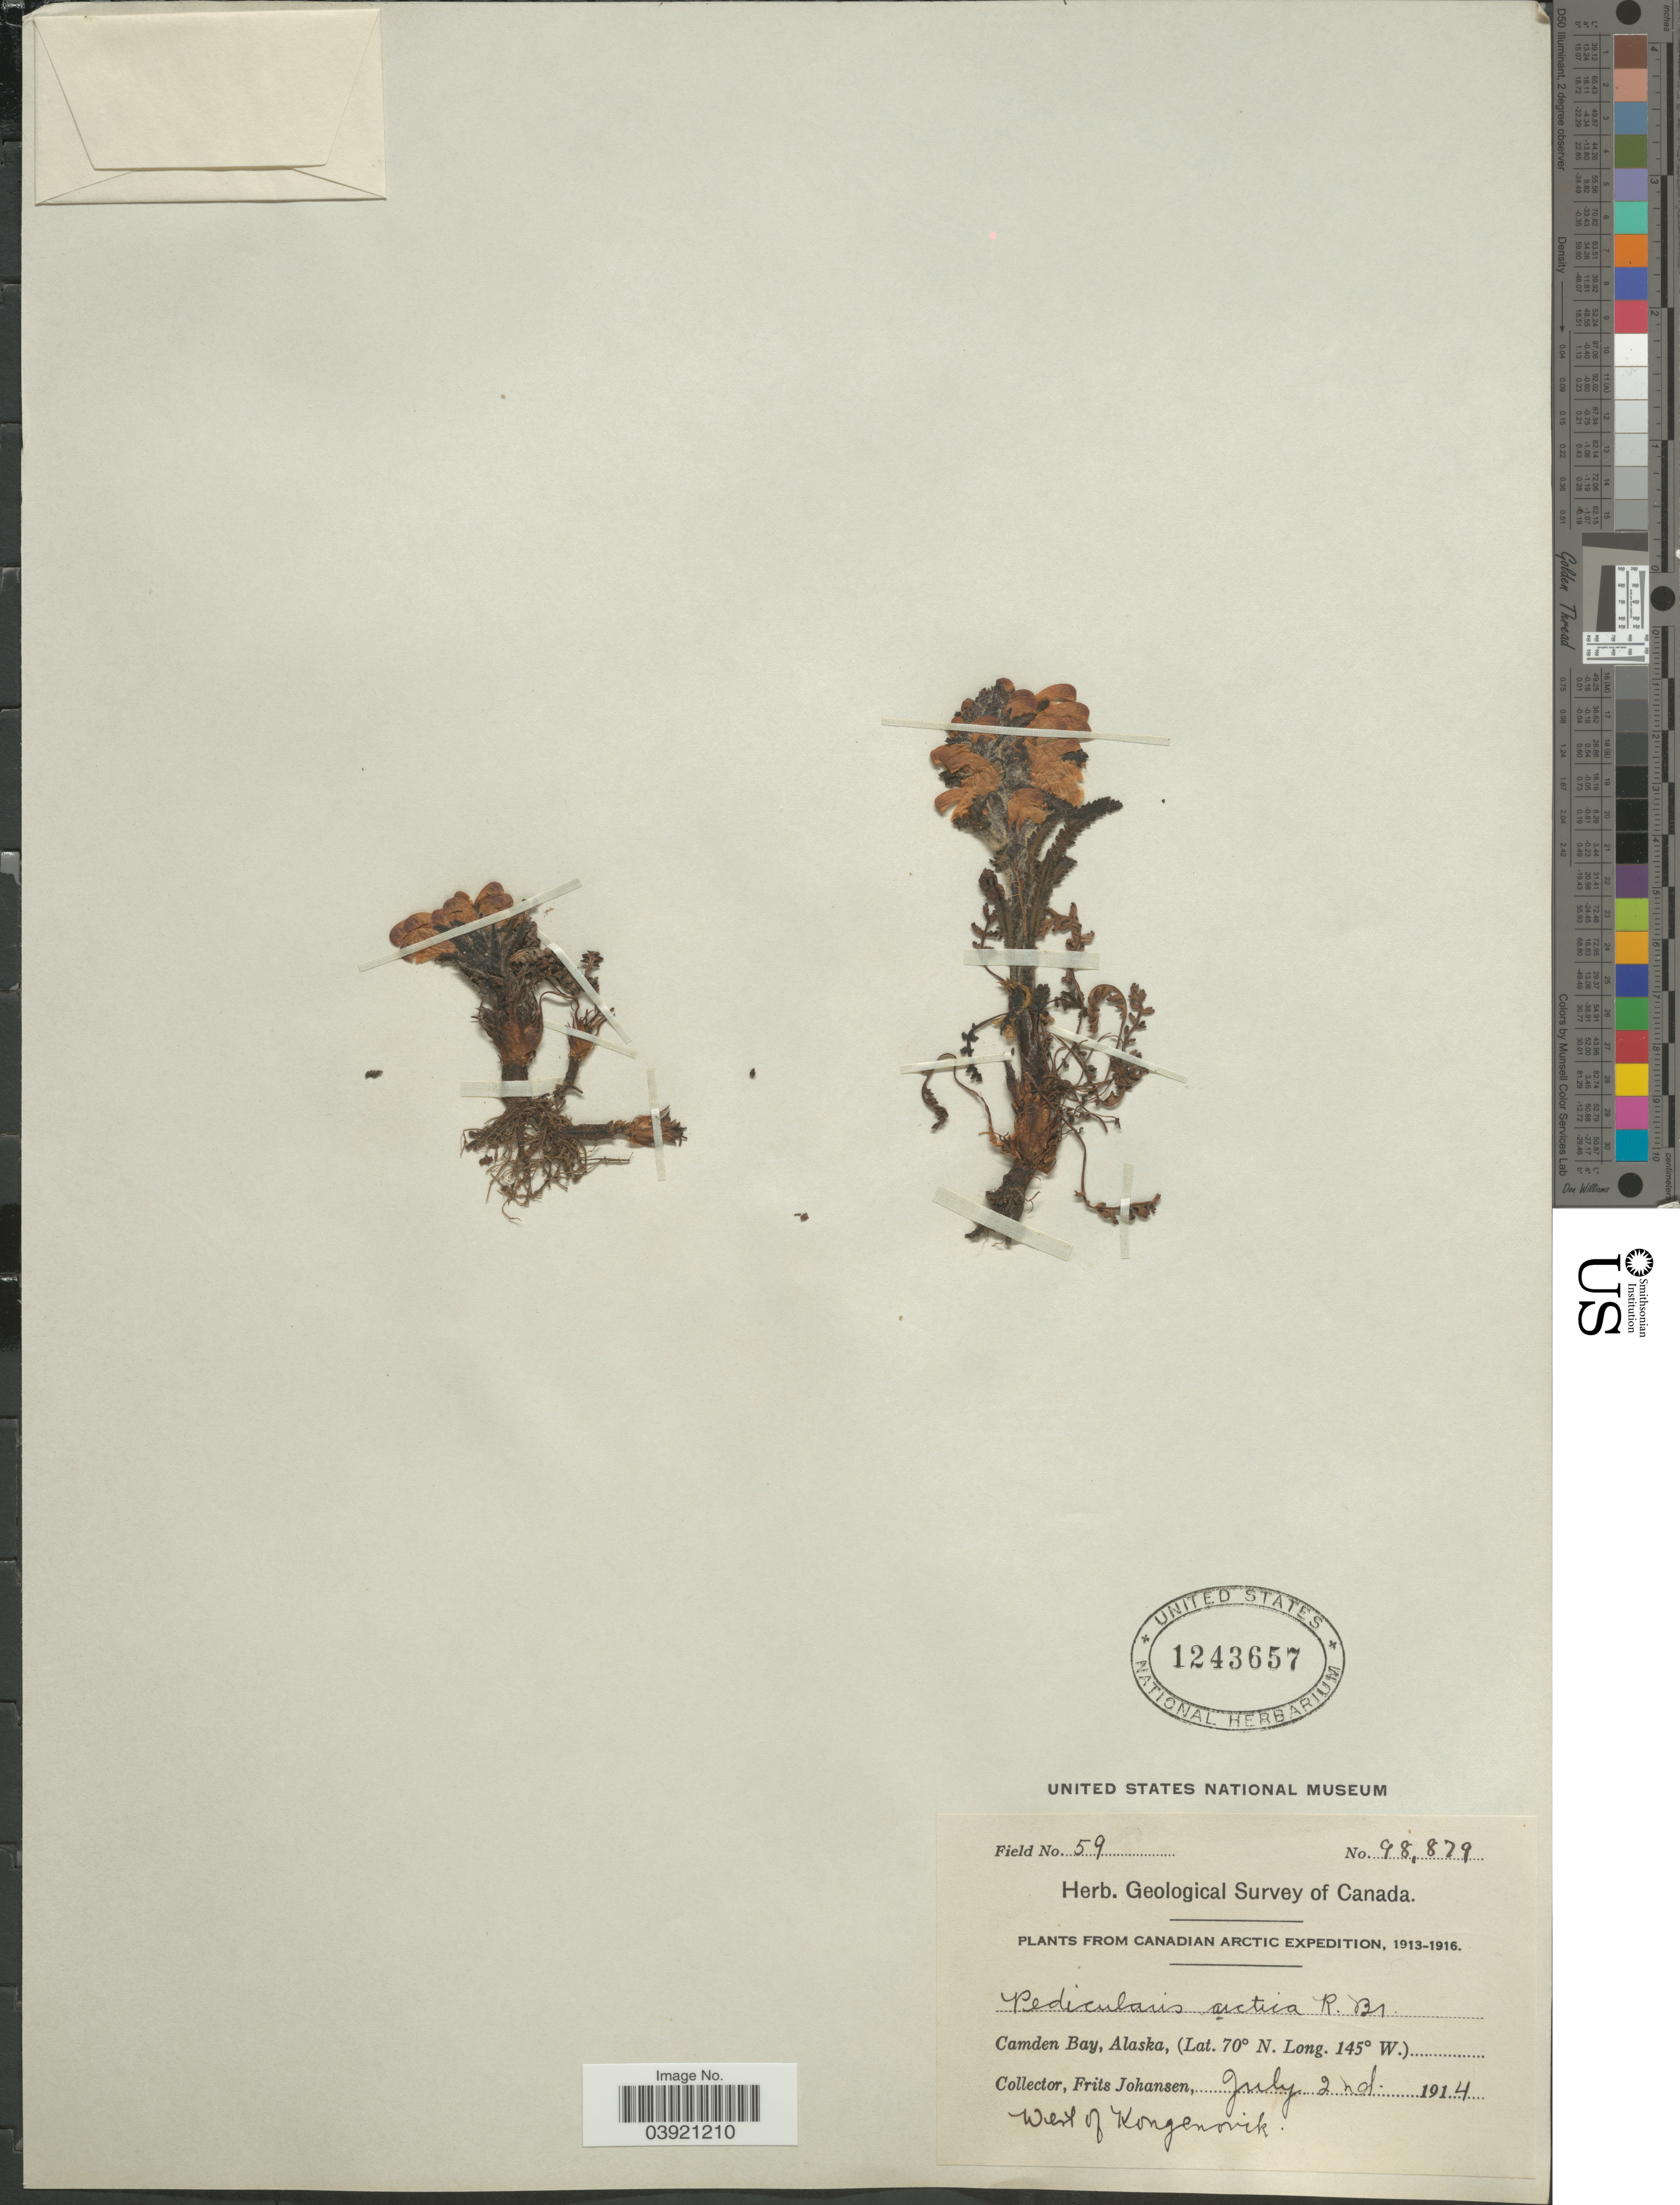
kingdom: Plantae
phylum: Tracheophyta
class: Magnoliopsida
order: Lamiales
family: Orobanchaceae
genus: Pedicularis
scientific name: Pedicularis arctica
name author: R. Br.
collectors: F. Johansen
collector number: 98879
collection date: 1914-07-02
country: United States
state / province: Alaska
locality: Camden Bay. West of Kongenovik.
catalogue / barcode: US 1243657